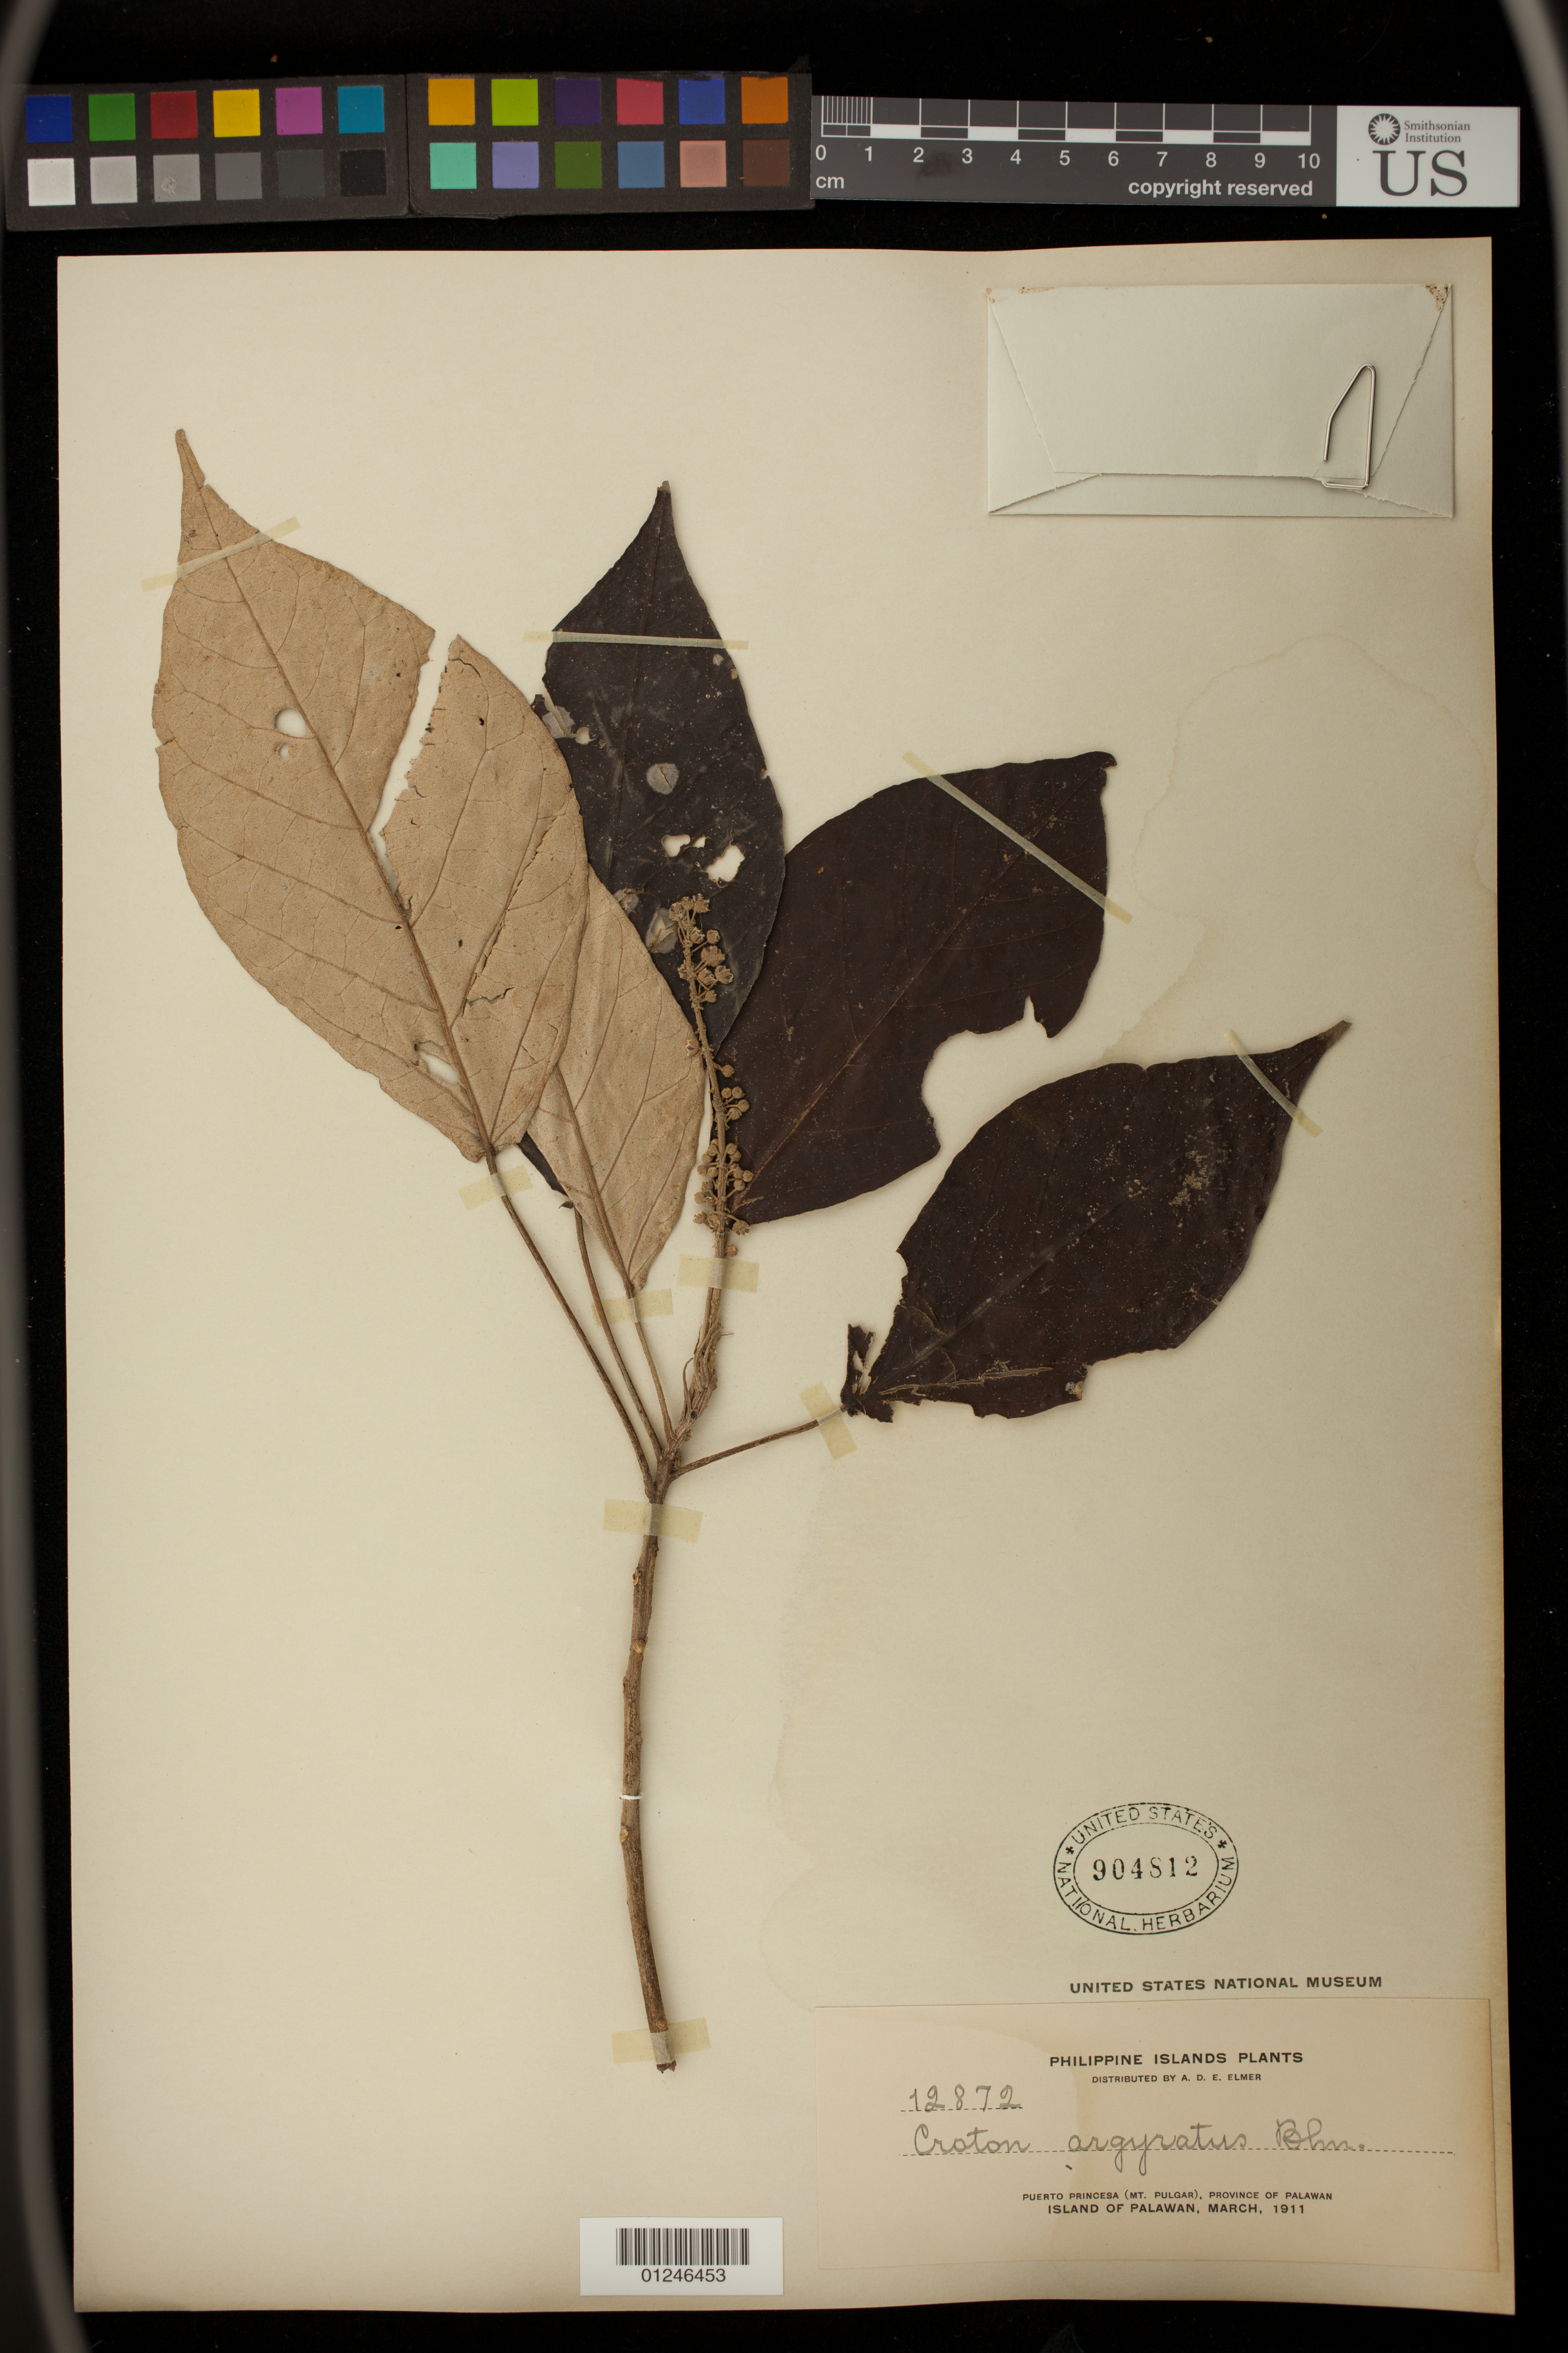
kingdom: Plantae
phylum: Tracheophyta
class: Magnoliopsida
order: Malpighiales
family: Euphorbiaceae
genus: Croton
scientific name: Croton argyratus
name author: Blume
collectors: A. D. E. Elmer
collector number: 12872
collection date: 1911-03-01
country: Philippines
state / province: Mimaropa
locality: Puerto Princesa (Mt. Pulgar), Province of Palawan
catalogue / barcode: US 904812